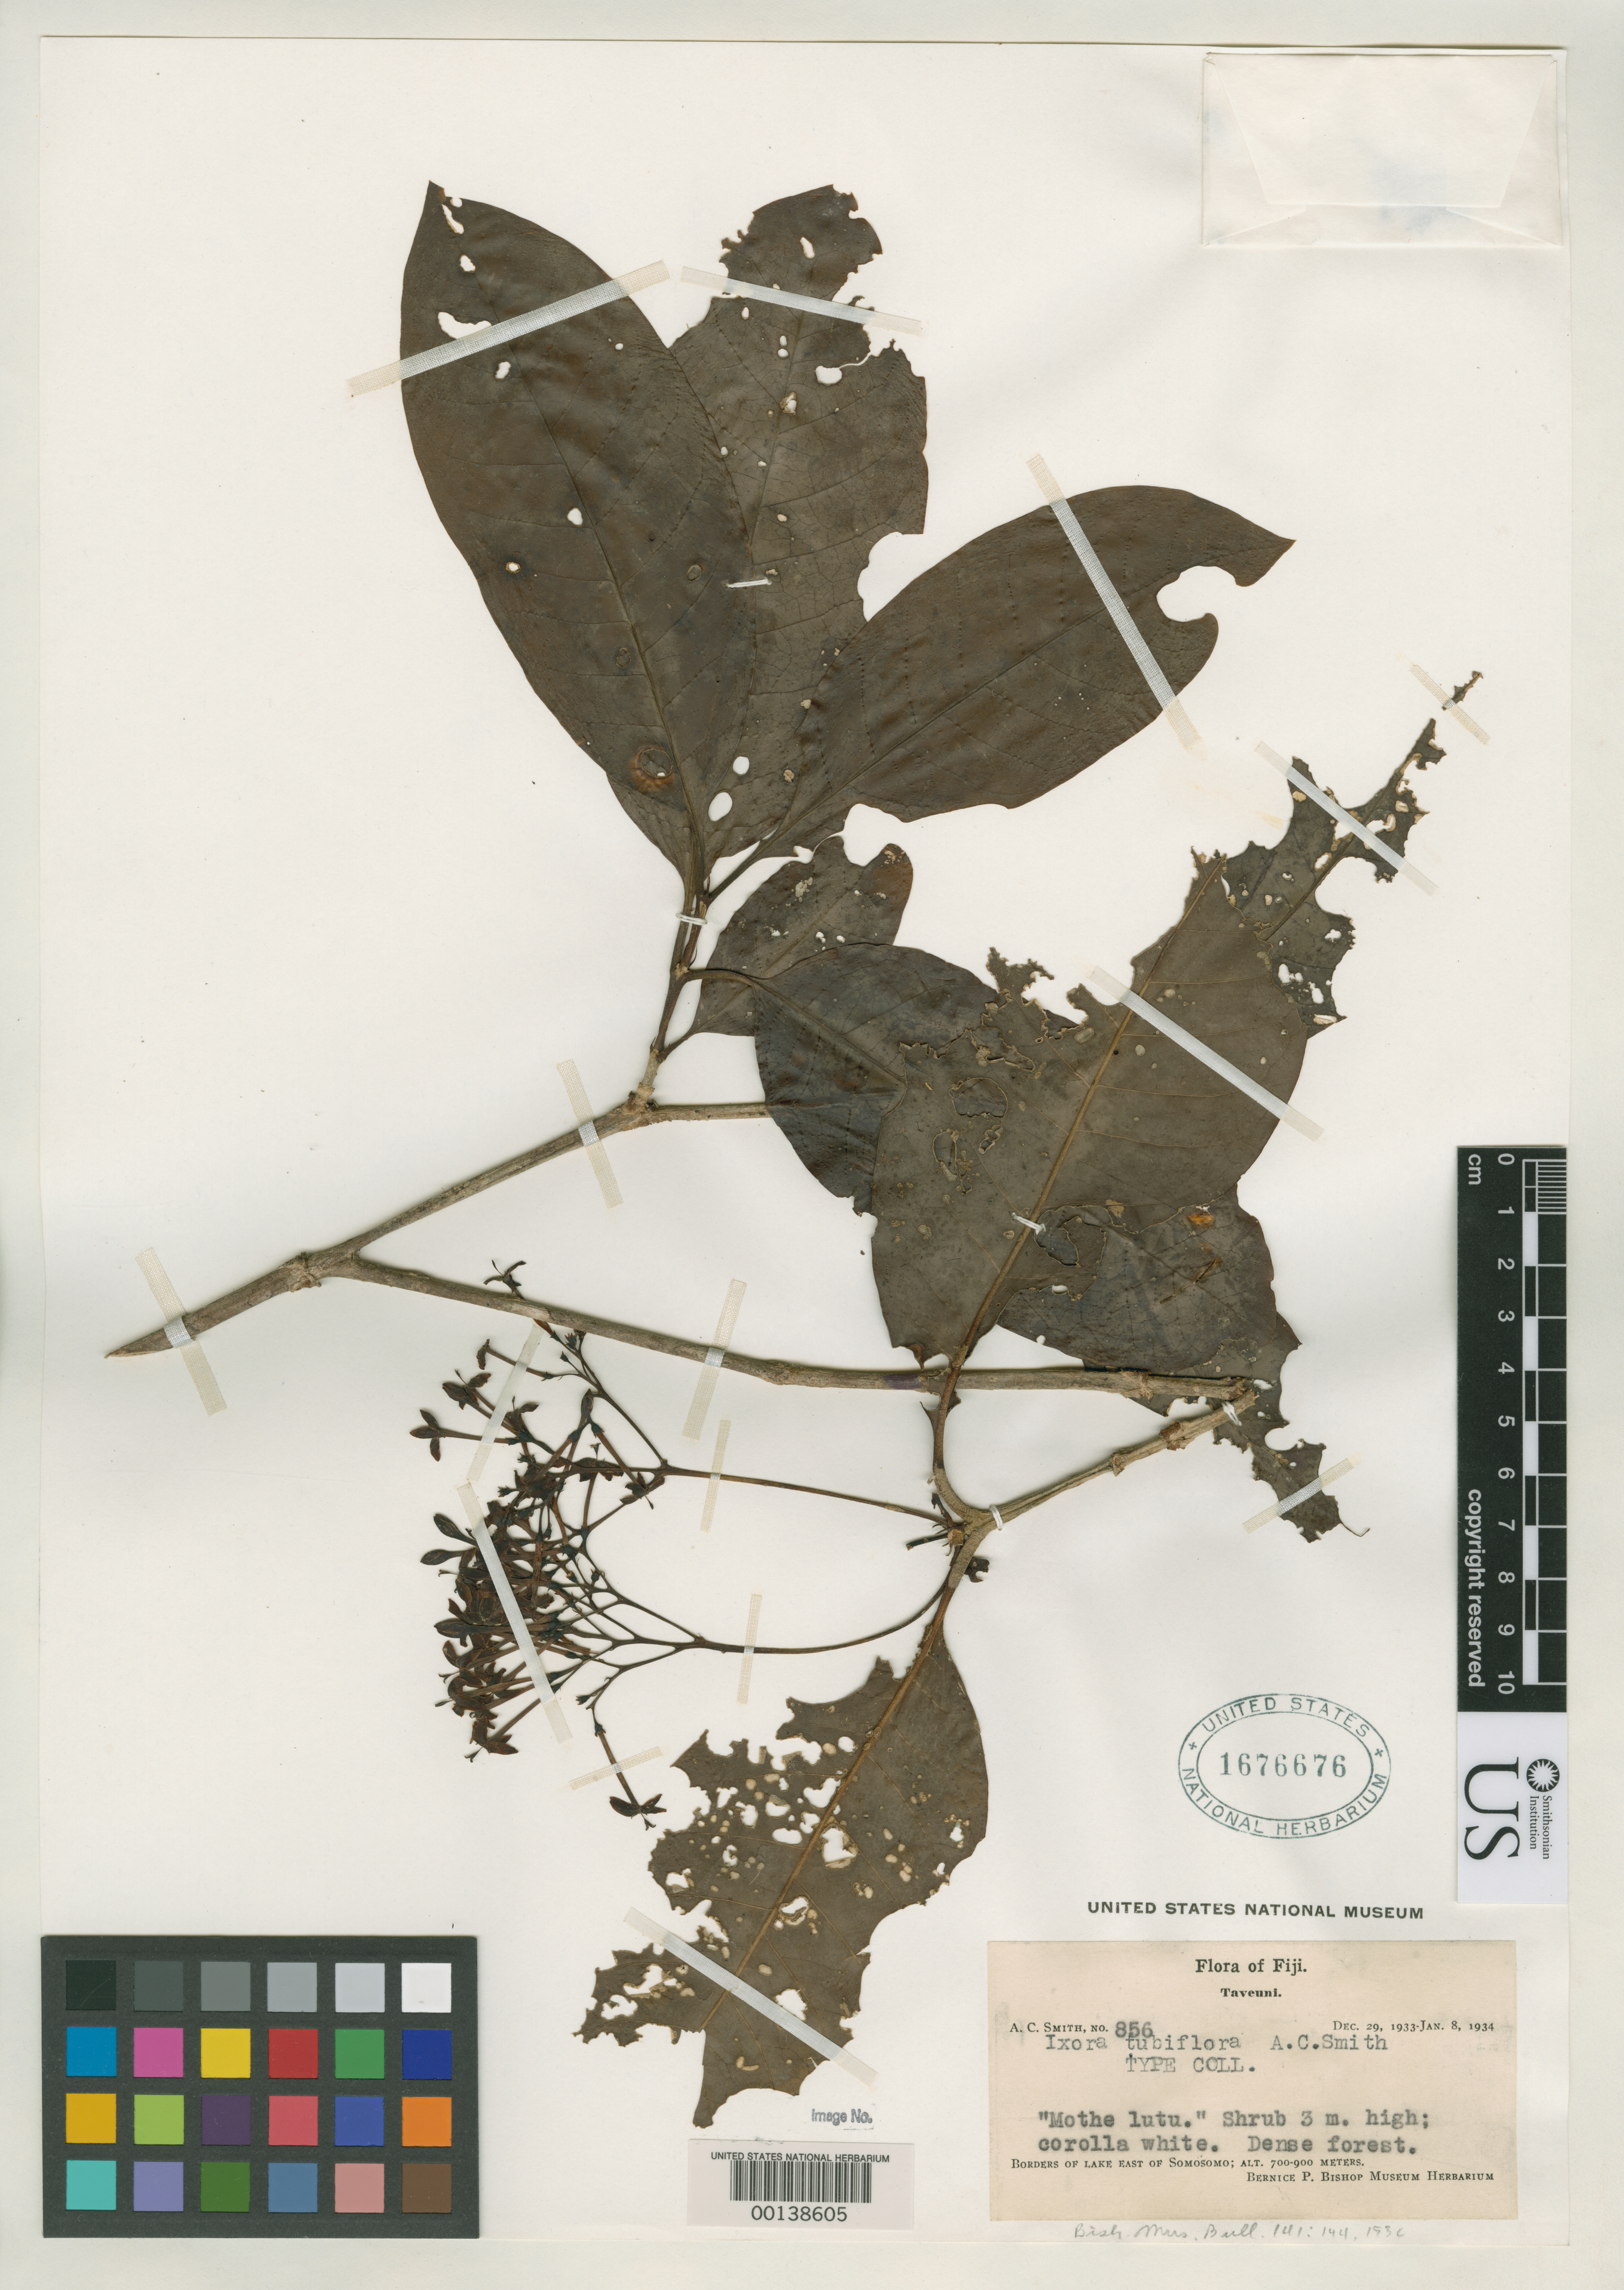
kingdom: Plantae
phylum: Tracheophyta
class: Magnoliopsida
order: Gentianales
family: Rubiaceae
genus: Ixora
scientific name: Ixora tubiflora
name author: A.C. Sm.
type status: Isotype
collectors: A. C. Smith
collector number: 856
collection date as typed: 29 Dec 1933 to 08 Jan 1934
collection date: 1933-12-29/1934-01-08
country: Fiji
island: Taveuni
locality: E of Somosomo. [Vanua Levu Group]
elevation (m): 700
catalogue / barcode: US 1676676